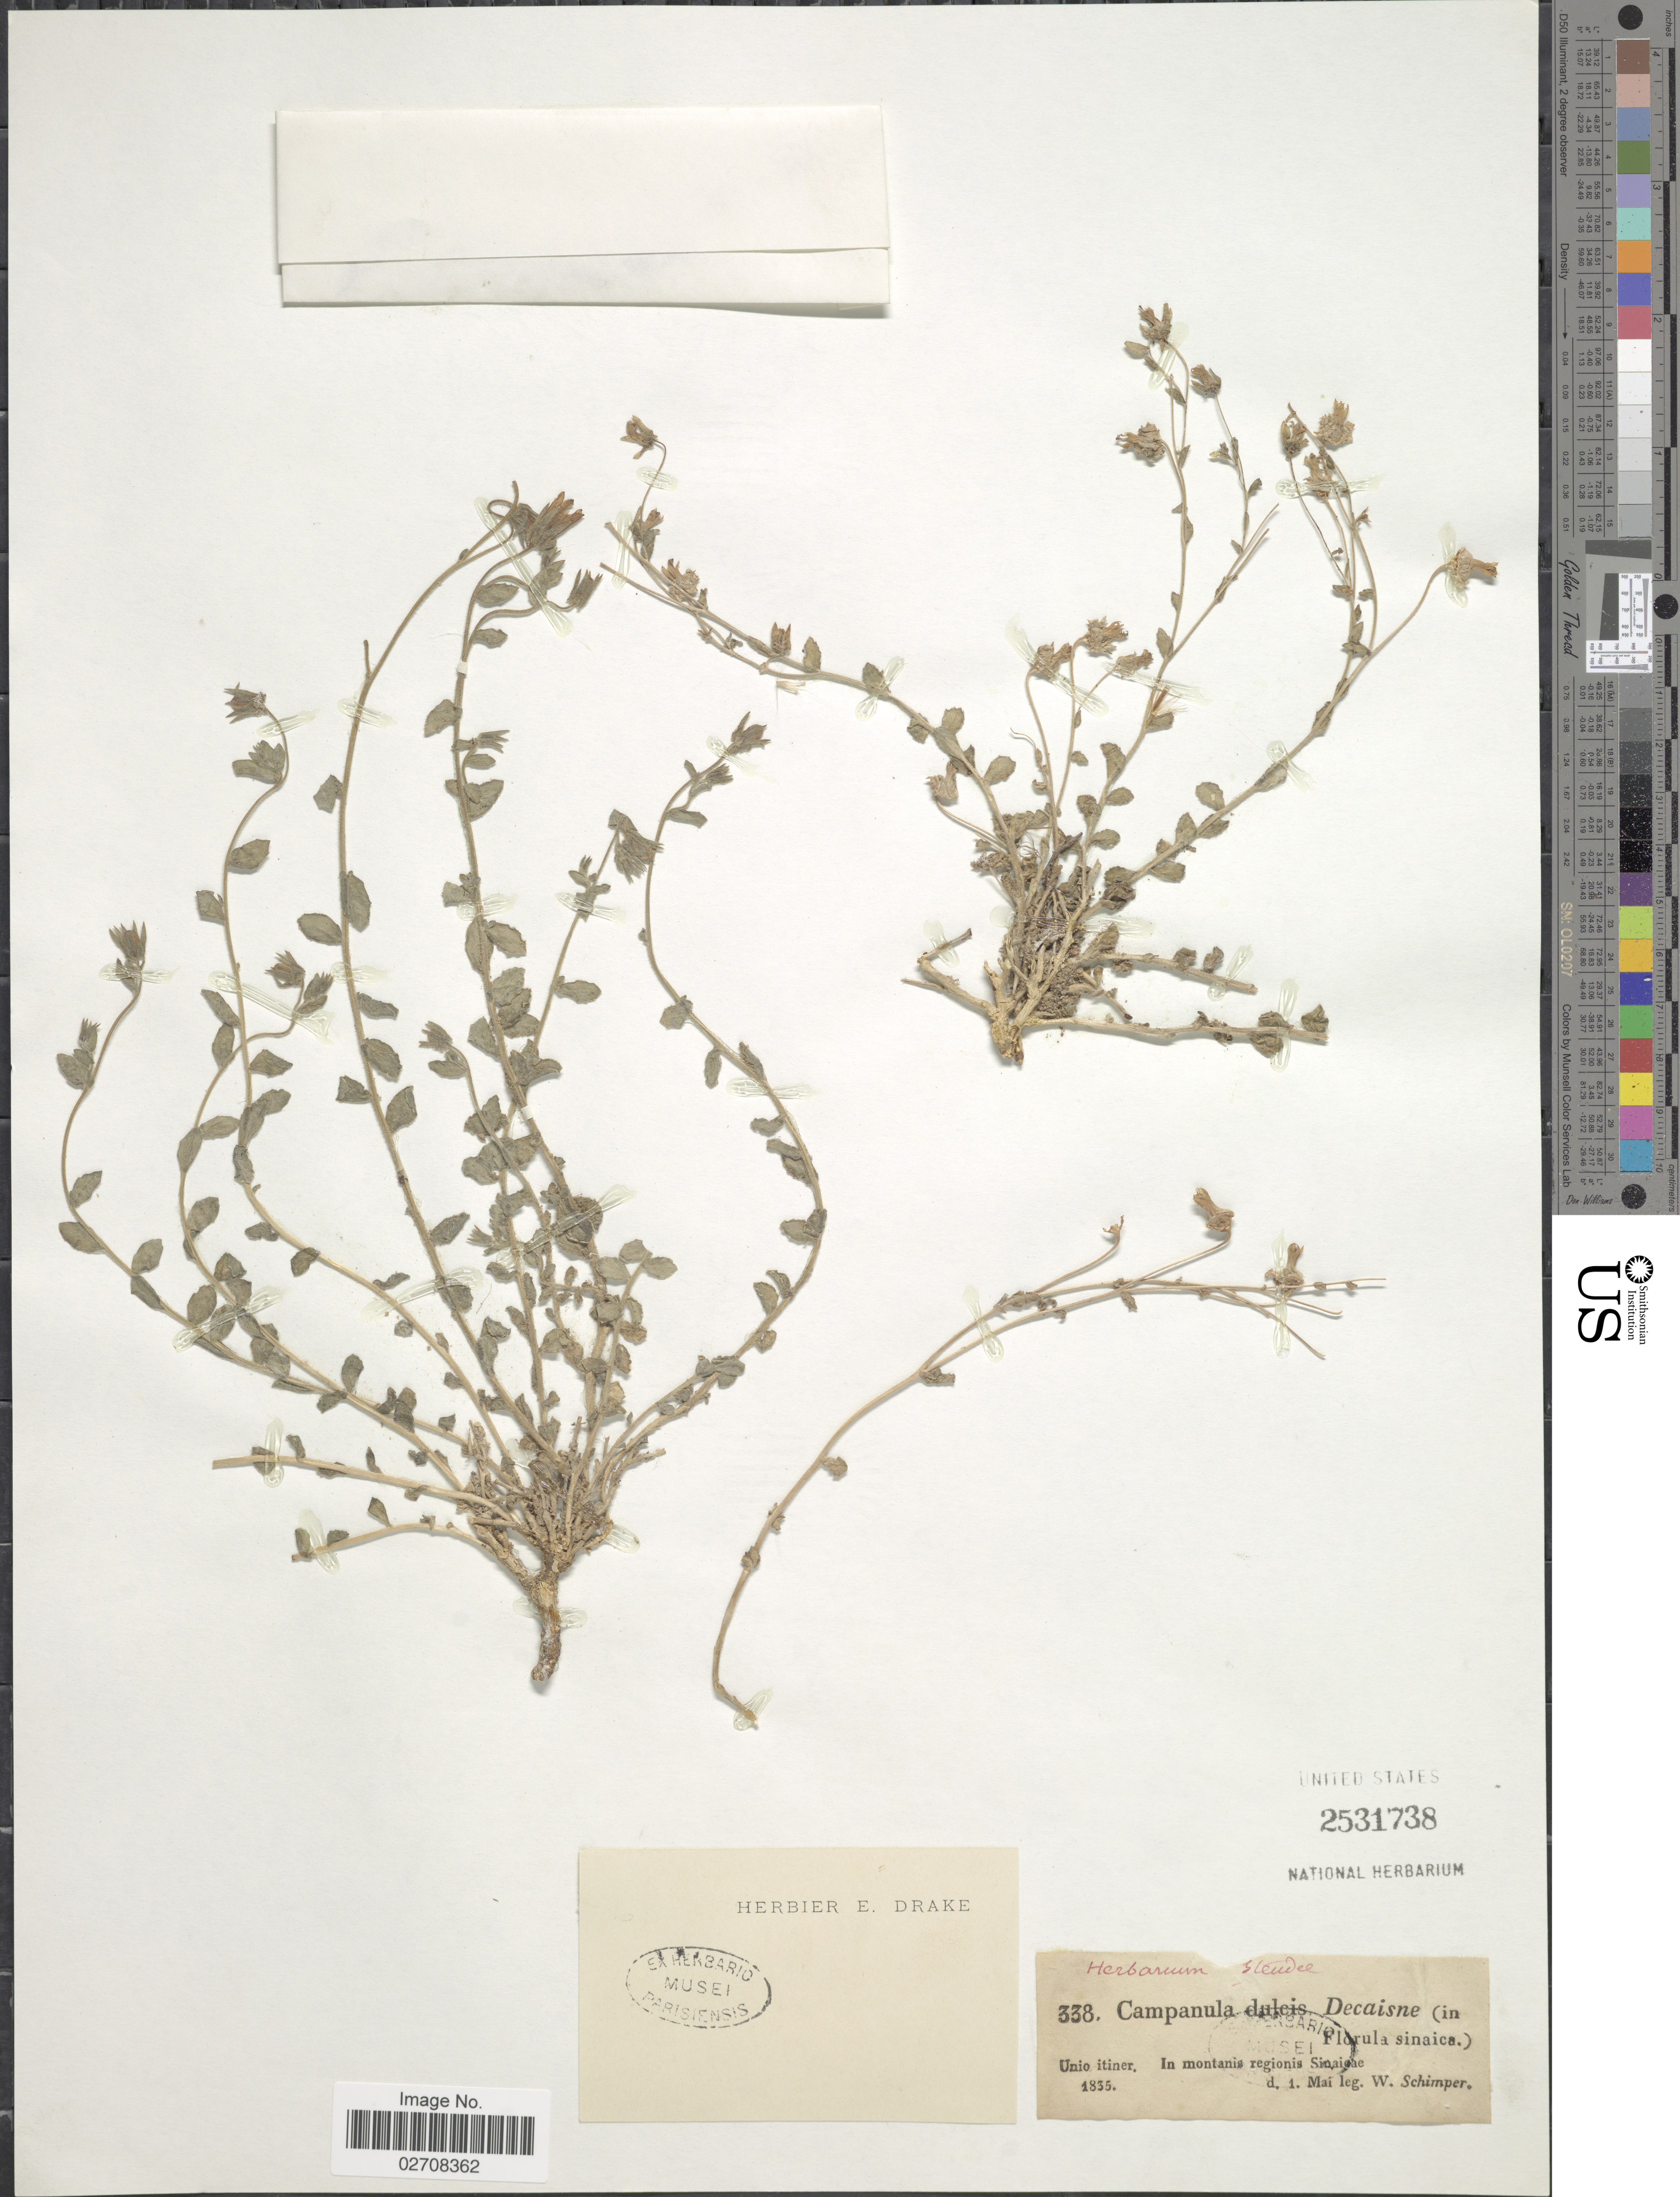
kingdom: Plantae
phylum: Tracheophyta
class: Magnoliopsida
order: Asterales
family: Campanulaceae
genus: Campanula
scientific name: Campanula dulcis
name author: Decne.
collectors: W. Schimper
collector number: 338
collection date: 1835-05-01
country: Egypt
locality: In montanis regionis Sinaicae.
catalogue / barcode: US 2531738